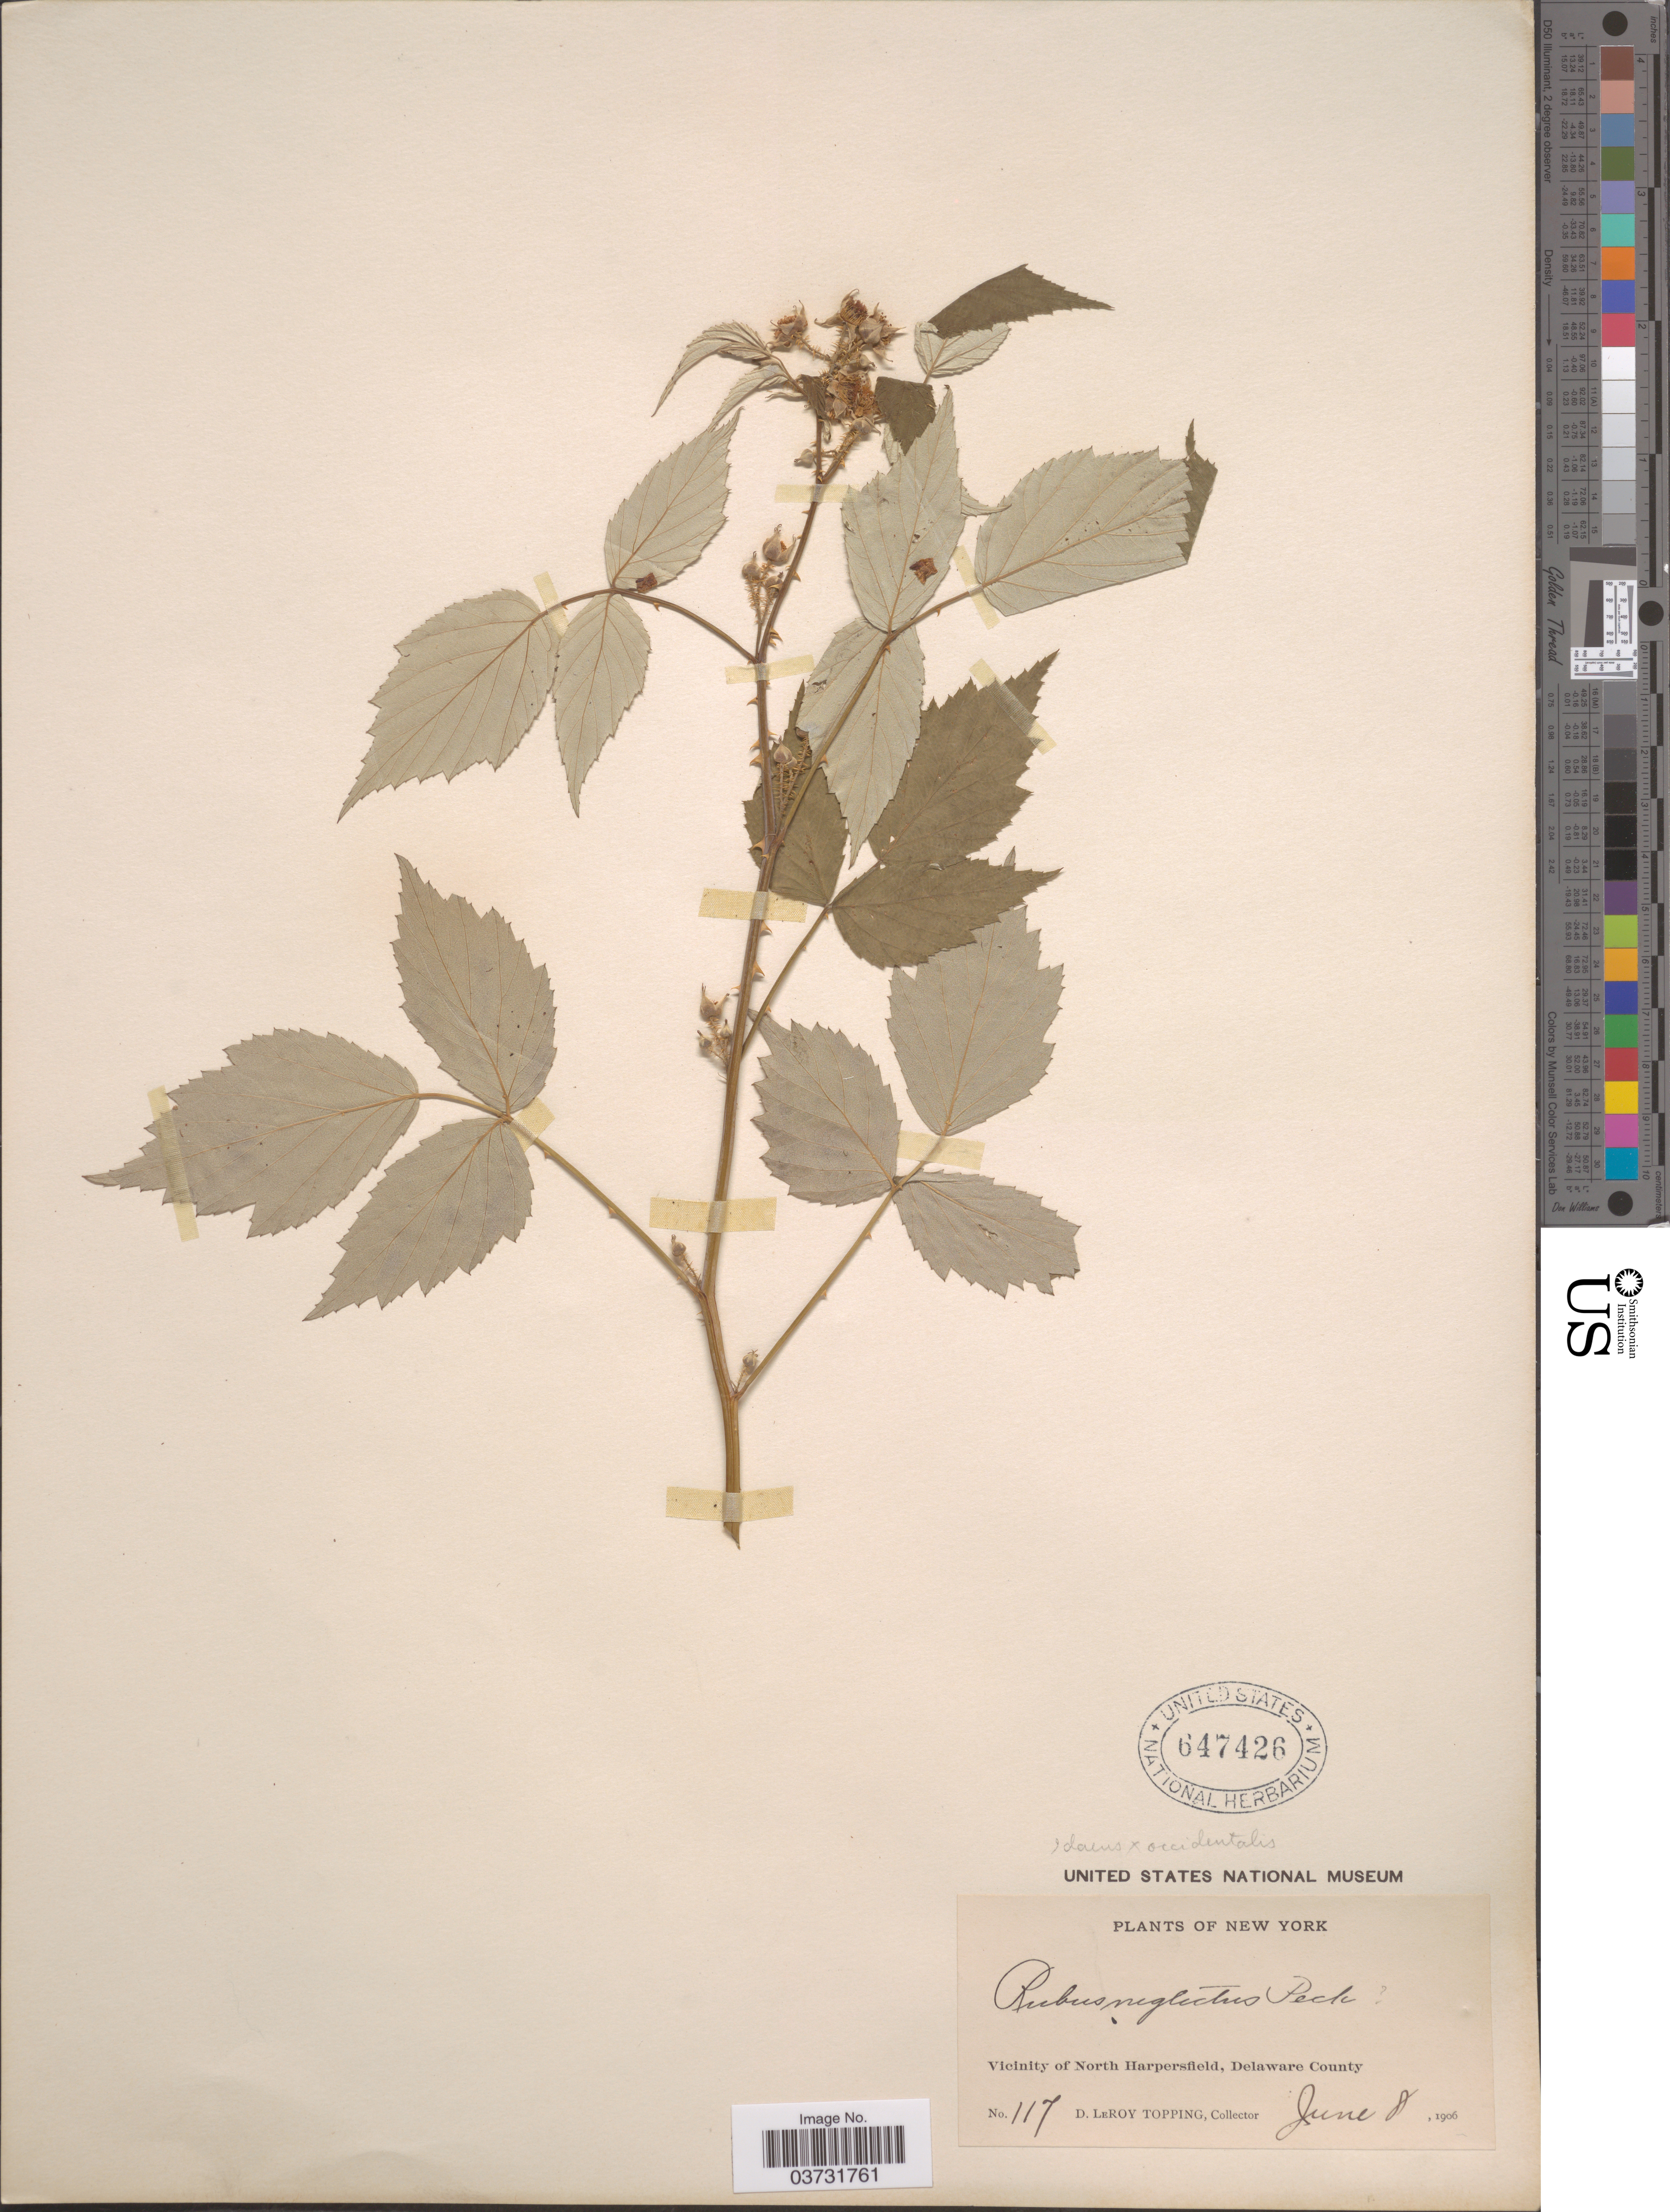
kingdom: Plantae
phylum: Tracheophyta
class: Magnoliopsida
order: Rosales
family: Rosaceae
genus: Rubus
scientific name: Rubus x neglectus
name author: Peck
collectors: D. L. Topping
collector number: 117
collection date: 1906-06-08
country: United States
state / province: New York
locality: Vicinity of North Harpersfield, Delaware County.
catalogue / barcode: US 647426